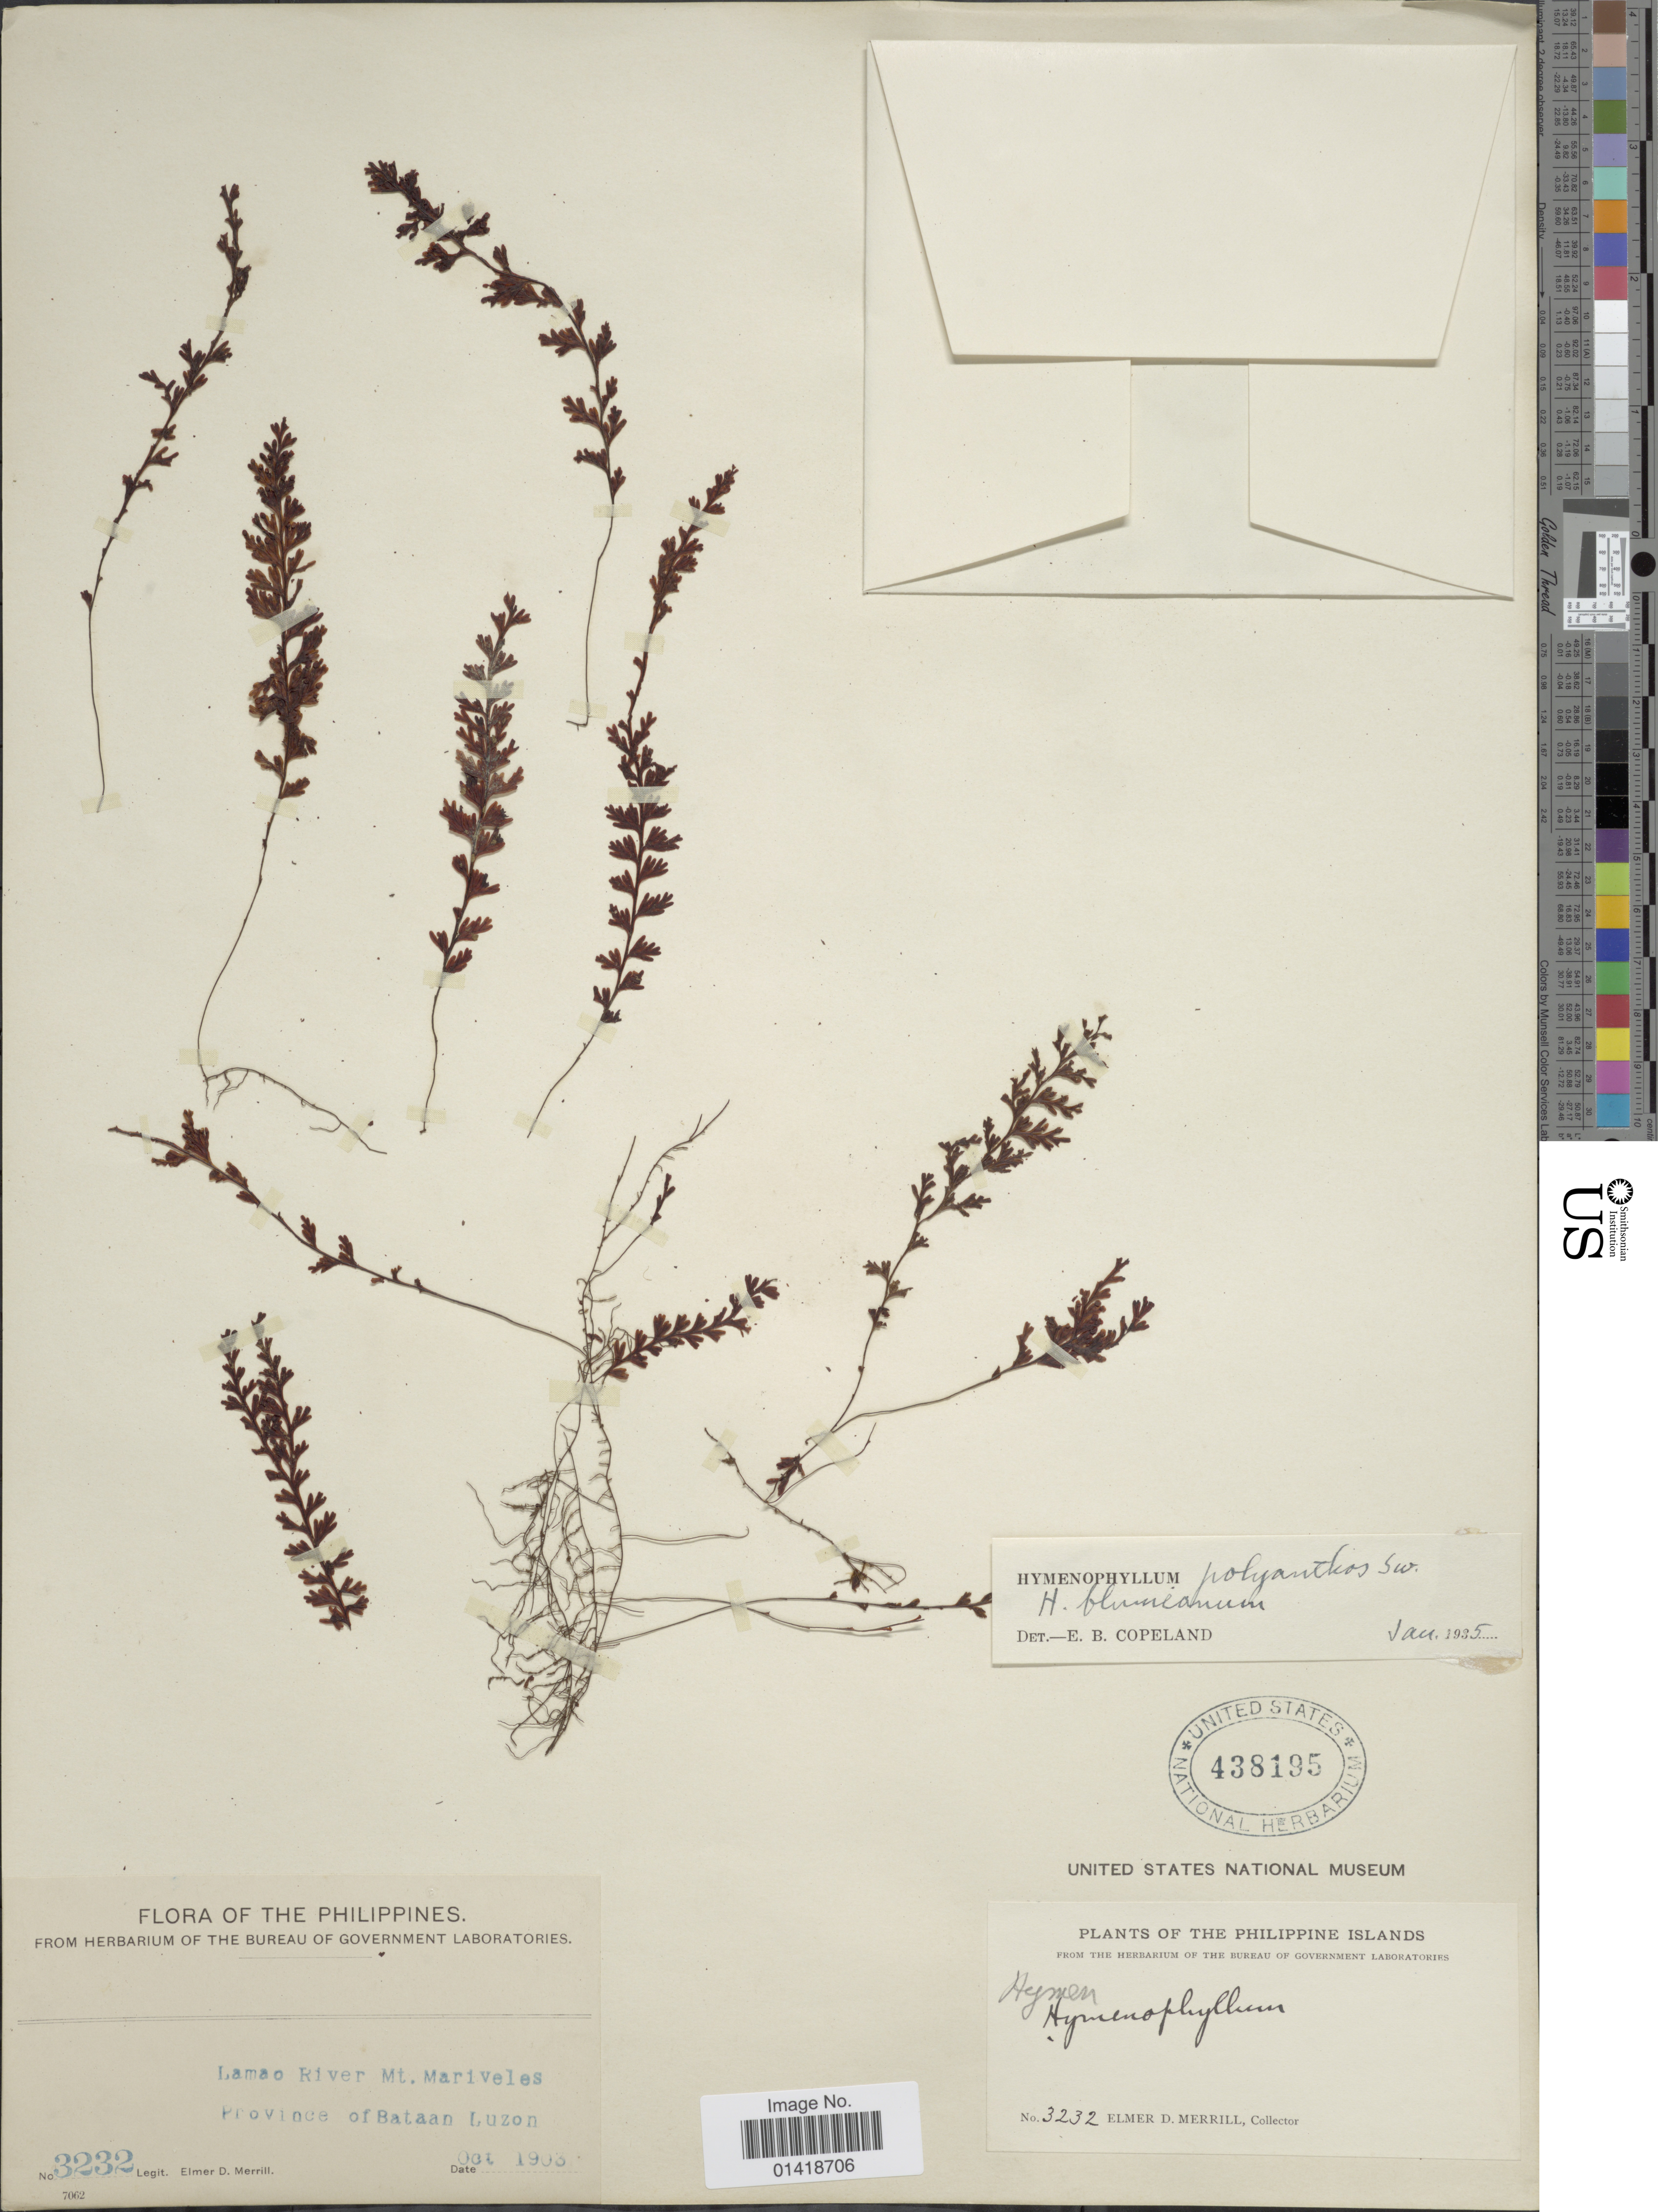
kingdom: Plantae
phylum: Tracheophyta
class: Polypodiopsida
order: Hymenophyllales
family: Hymenophyllaceae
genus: Hymenophyllum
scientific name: Hymenophyllum polyanthos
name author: (Sw.) Sw.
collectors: E. D. Merrill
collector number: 3232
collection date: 1903-10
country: Philippines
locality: The Philippines. Lamao River, Mt. Mariveles. Province Of Bataan. Luzon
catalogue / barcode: US 438195